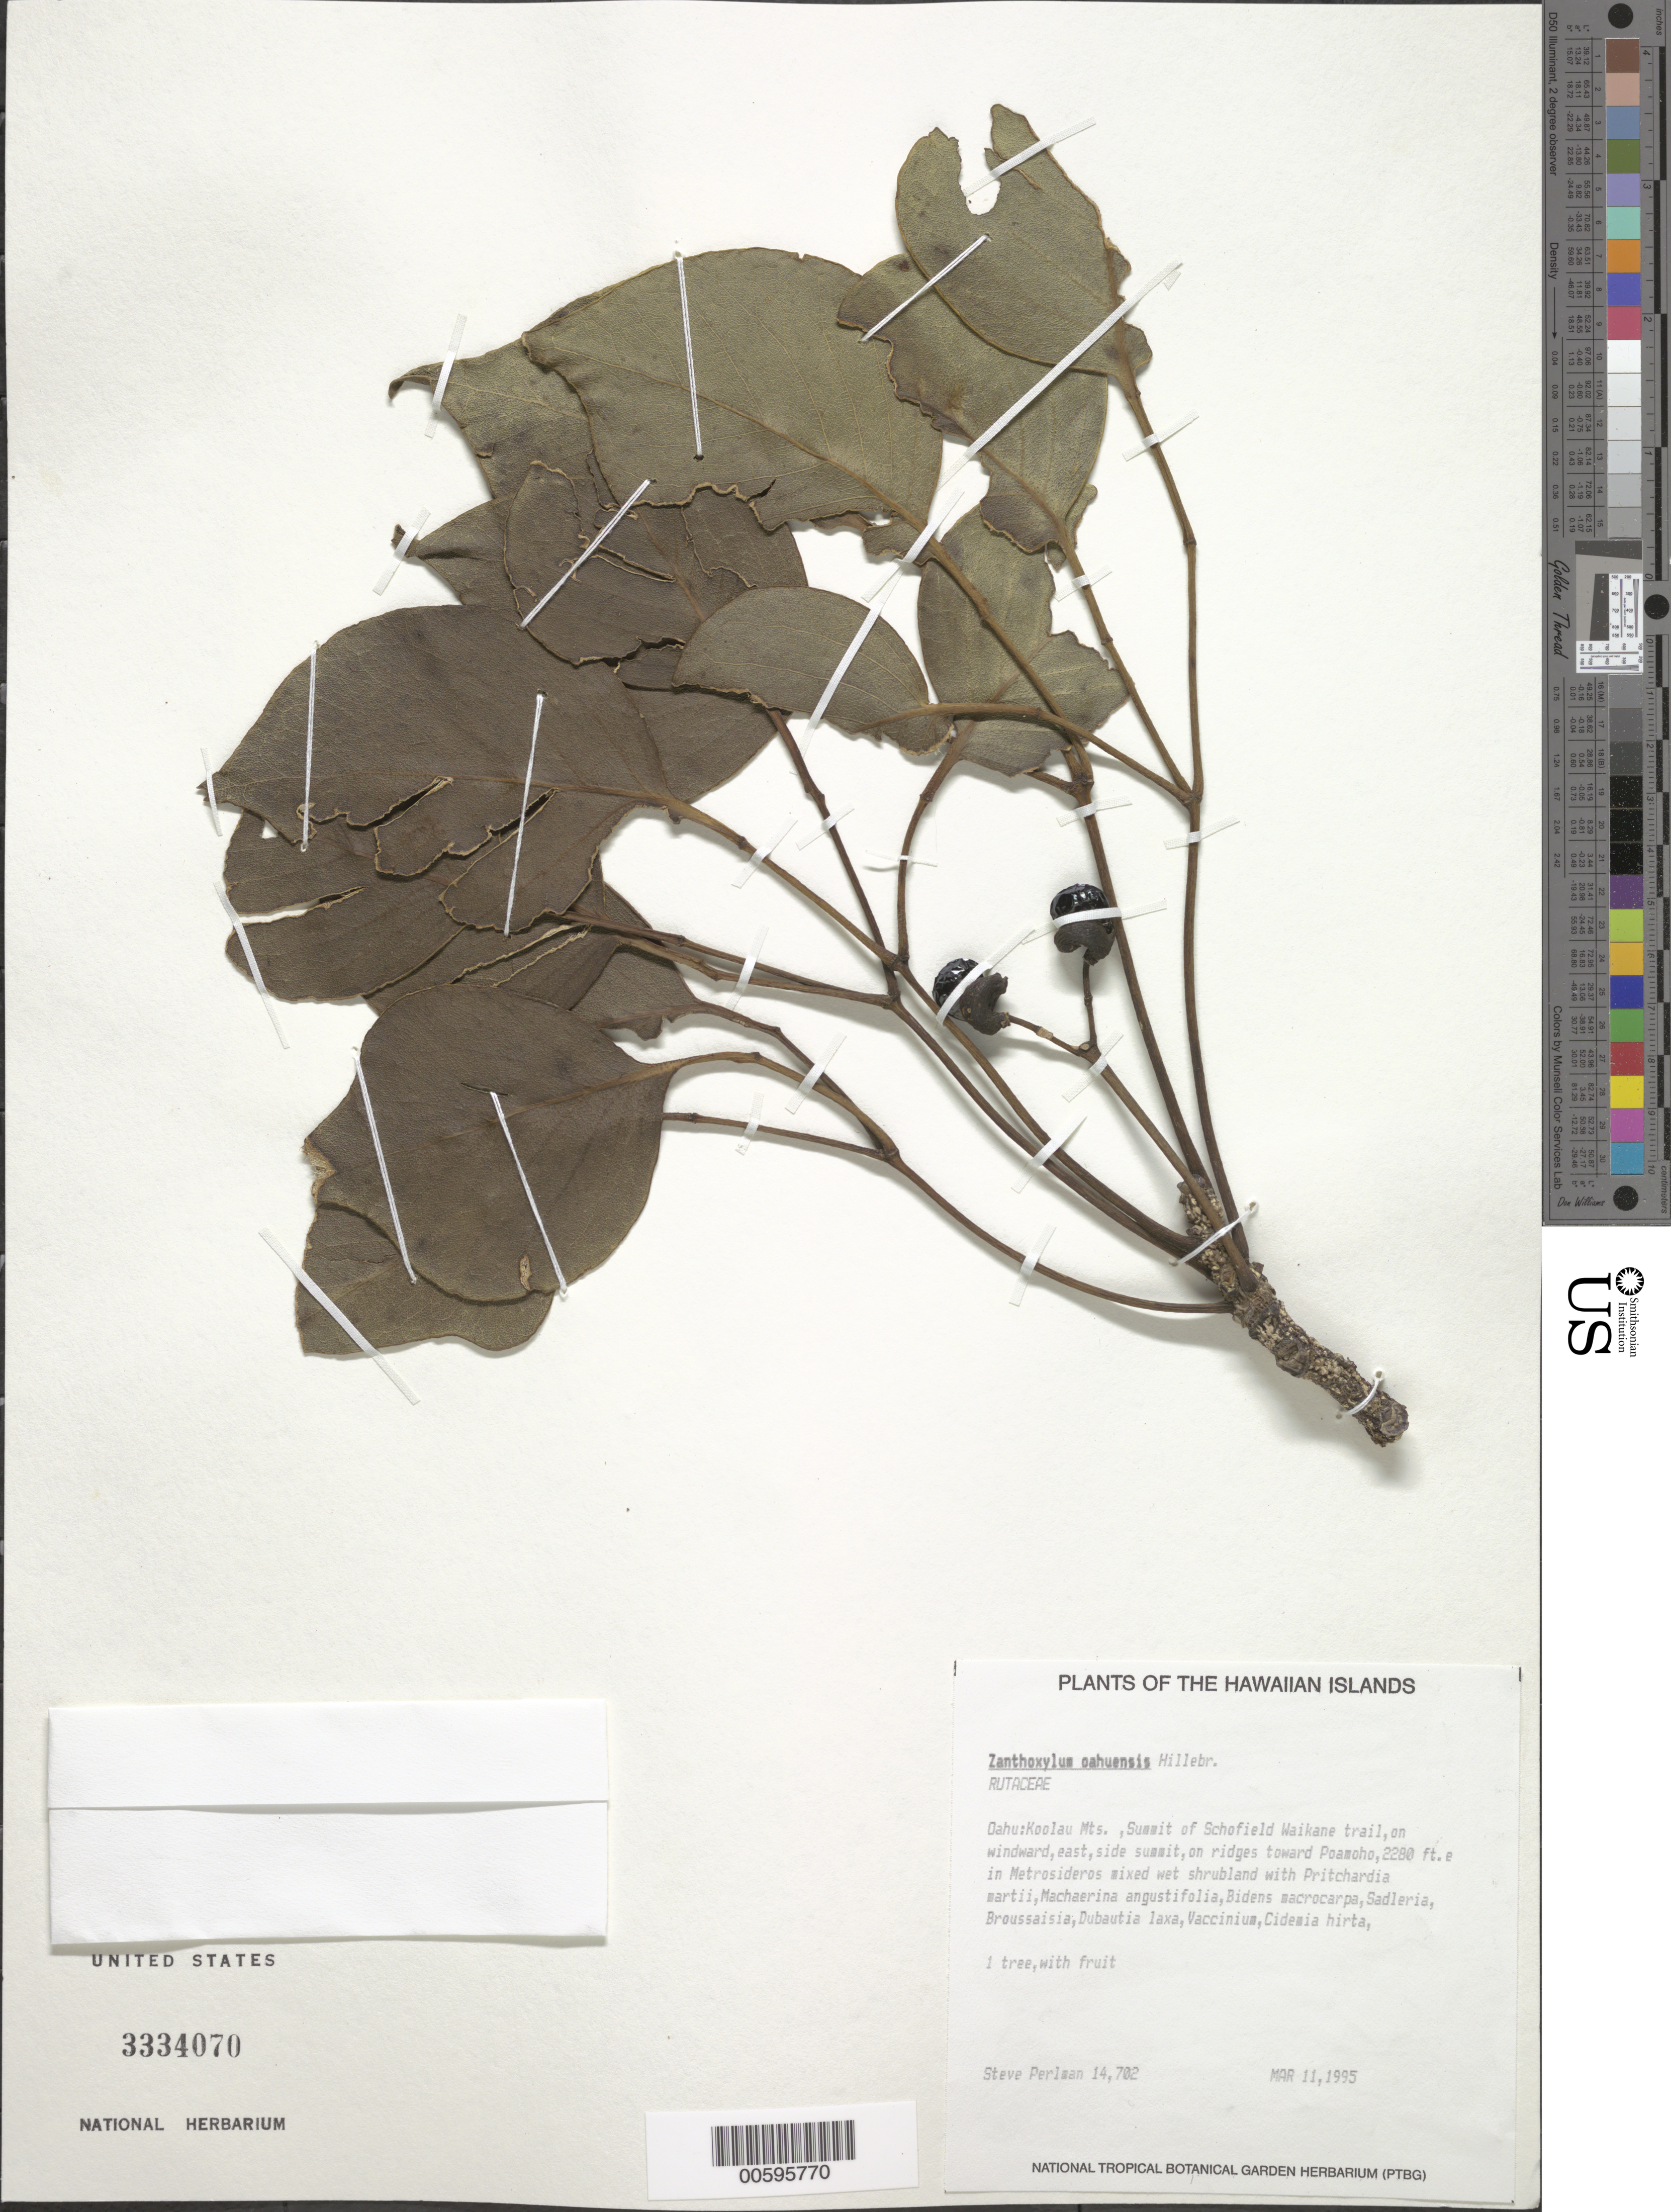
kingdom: Plantae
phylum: Tracheophyta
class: Magnoliopsida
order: Sapindales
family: Rutaceae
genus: Zanthoxylum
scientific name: Zanthoxylum oahuense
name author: Hillebr.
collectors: S. P. Perlman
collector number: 14702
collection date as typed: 11 Mar 1995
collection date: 1995-03-11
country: United States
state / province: Hawaii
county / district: Honolulu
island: Oahu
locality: Koolau Mts, Summit of Schofield Waikane trail, on windward, E, side summit, on ridges toward Poamoho.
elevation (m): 695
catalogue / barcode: US 3334070